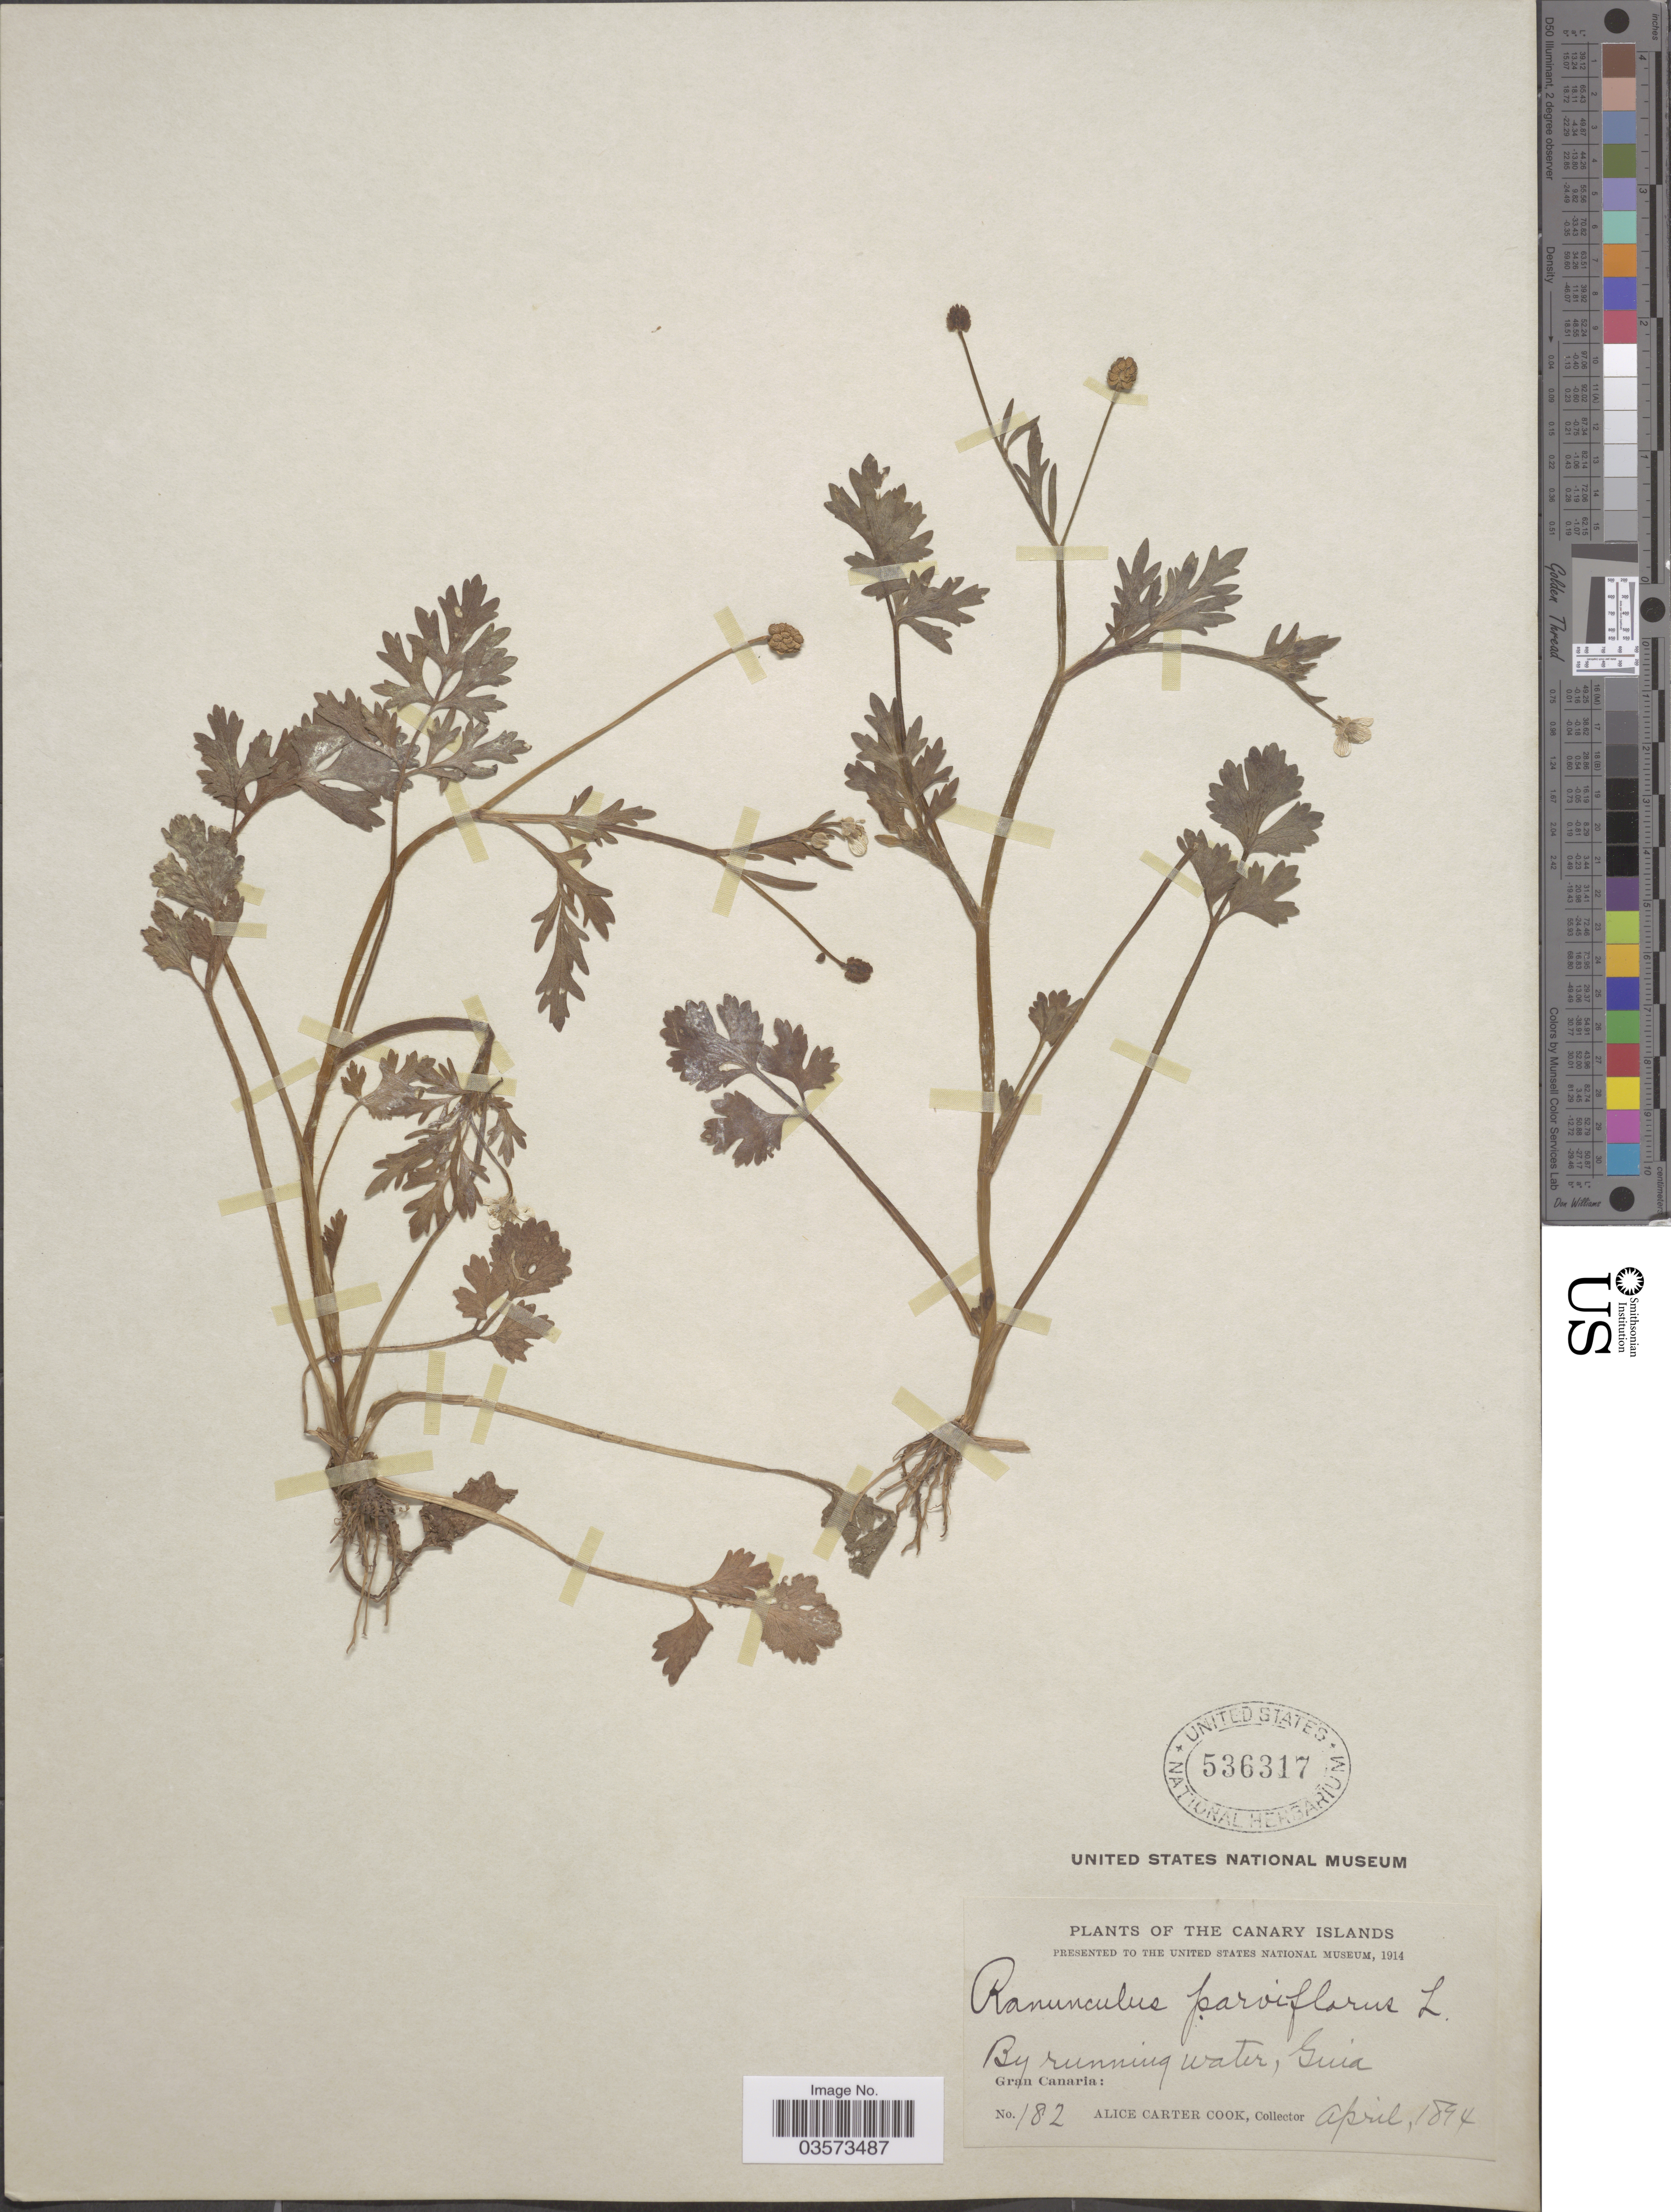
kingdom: Plantae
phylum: Tracheophyta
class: Magnoliopsida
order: Ranunculales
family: Ranunculaceae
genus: Ranunculus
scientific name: Ranunculus parviflorus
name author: L.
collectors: Alice C. Cook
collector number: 182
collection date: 1894-04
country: Spain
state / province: Canarias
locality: The Canary Islands. Gran Canaria: By running water, Guia.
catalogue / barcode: US 536317